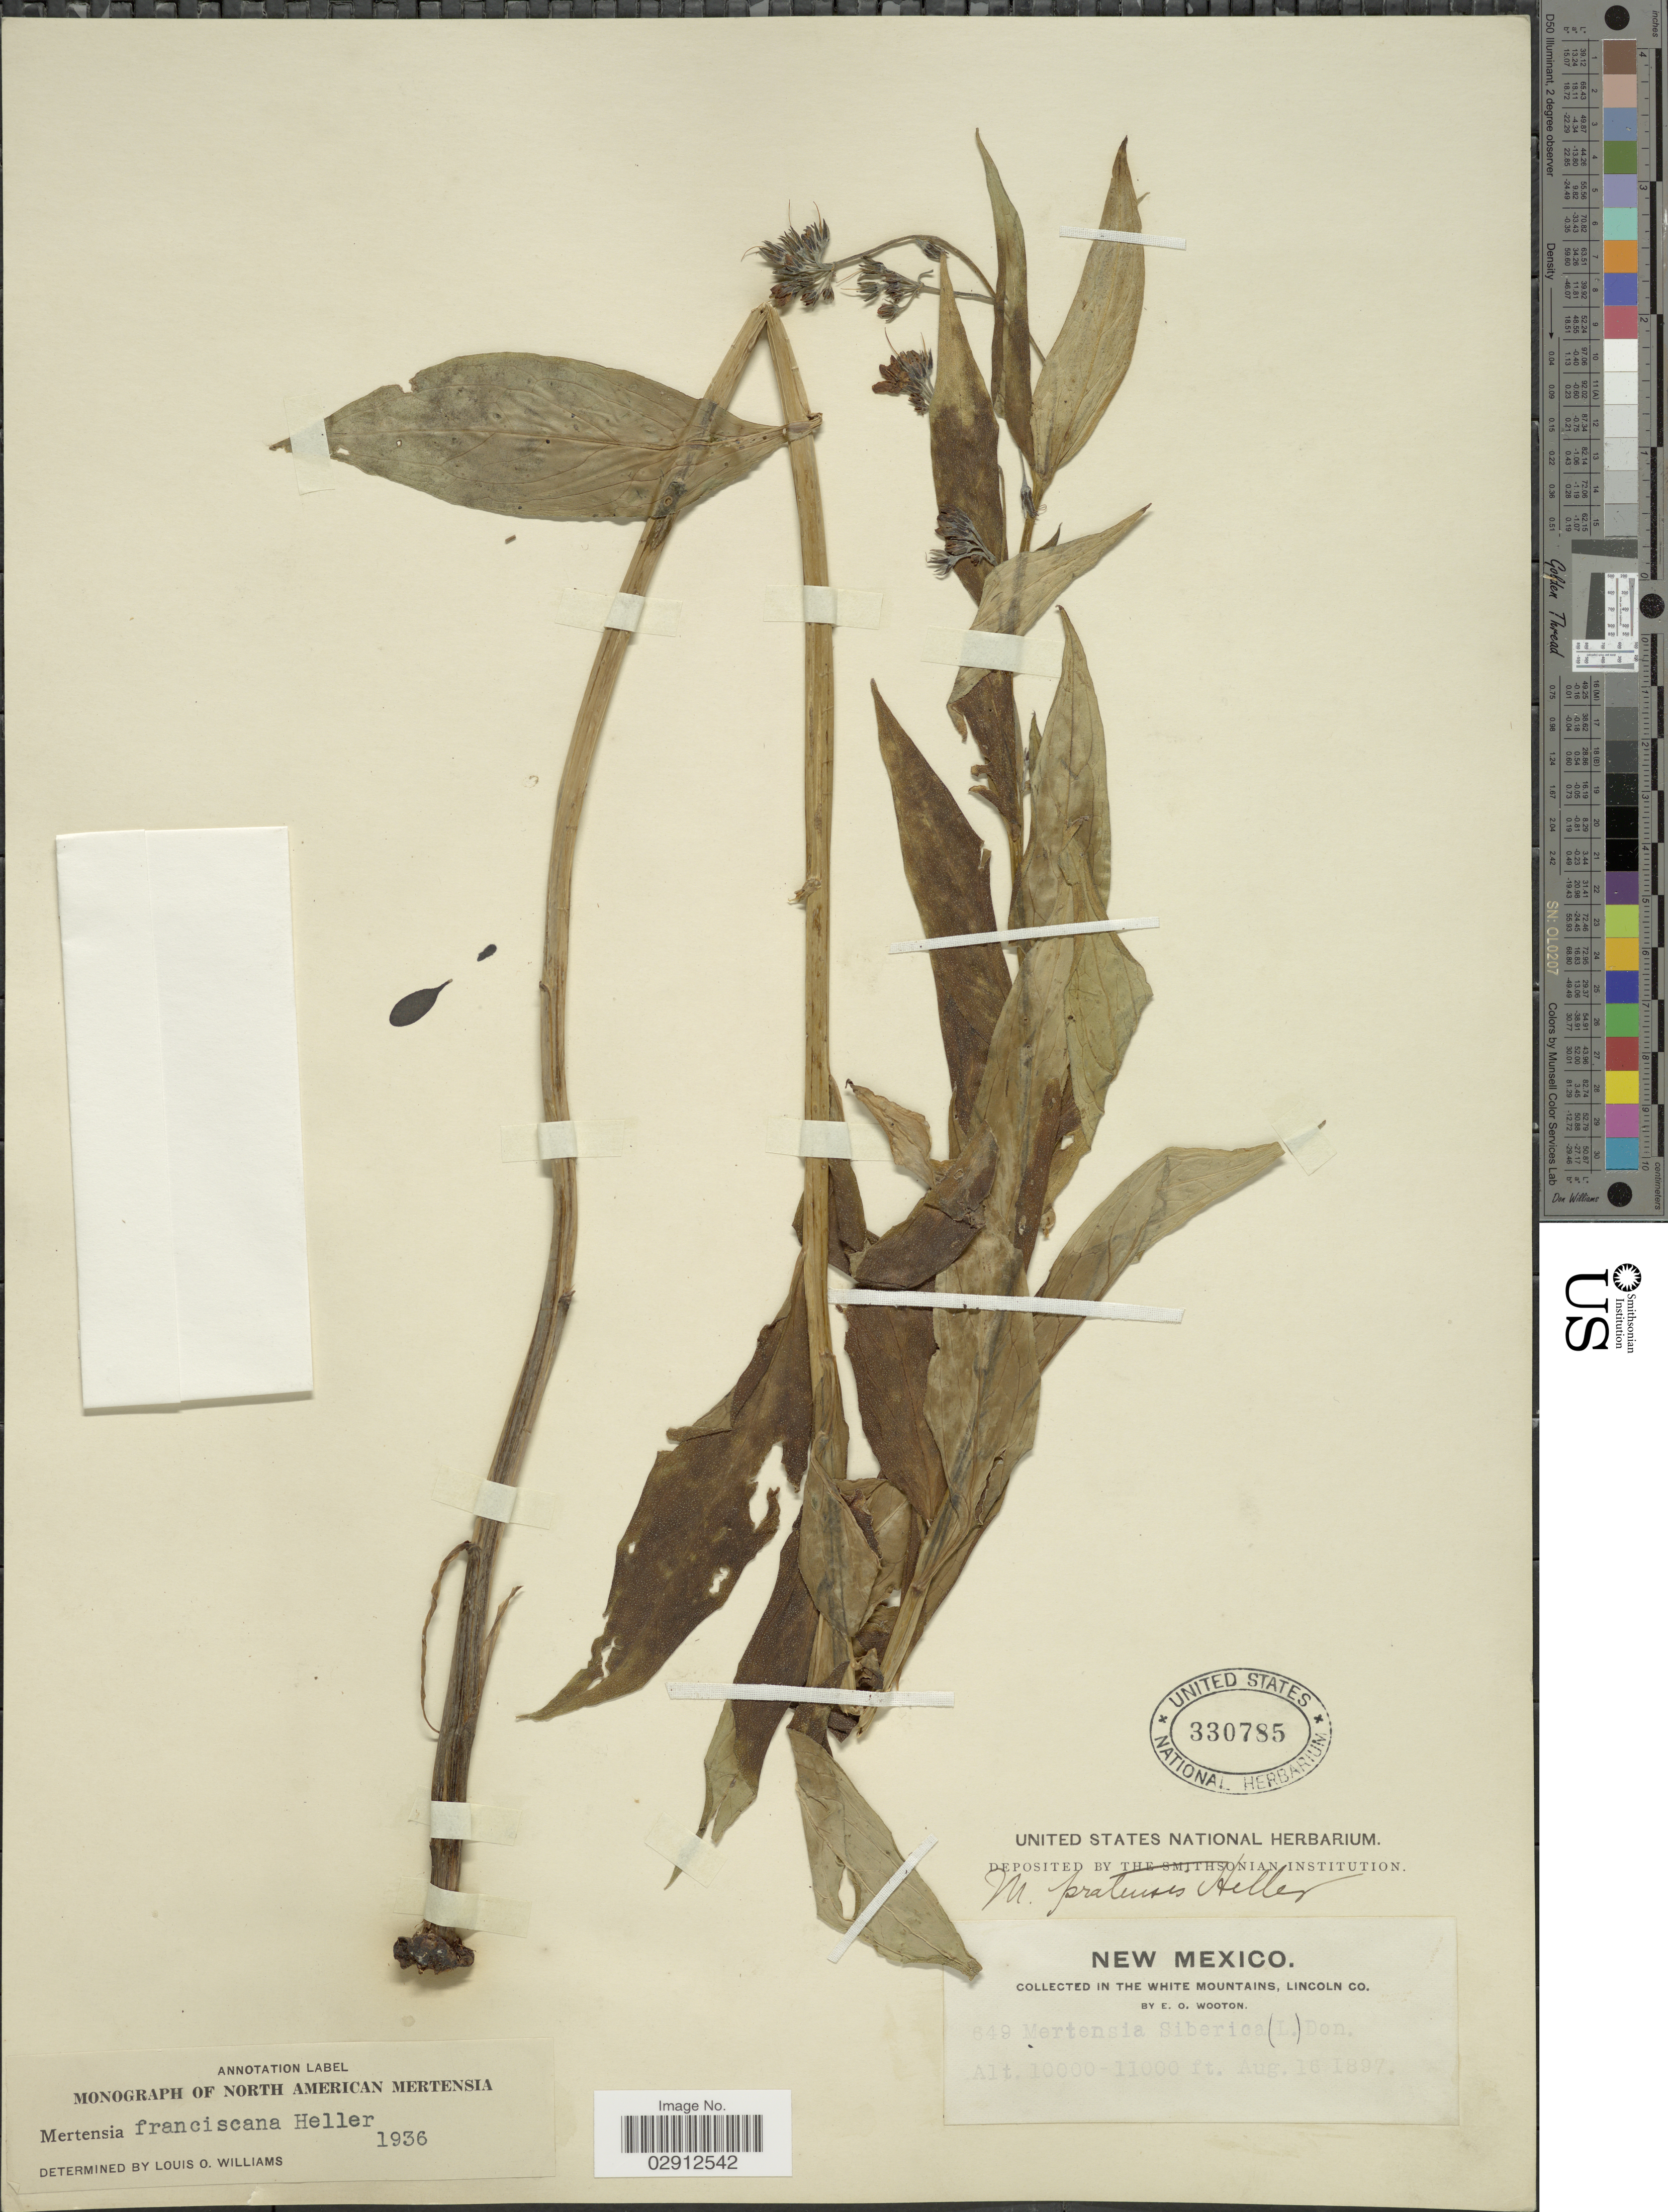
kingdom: Plantae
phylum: Tracheophyta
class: Magnoliopsida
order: Boraginales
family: Boraginaceae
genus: Mertensia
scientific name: Mertensia franciscana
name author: A. Heller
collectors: E. O. Wooton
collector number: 649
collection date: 1897-08-16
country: United States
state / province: New Mexico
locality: In The White Mountains, Lincoln Co.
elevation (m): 3048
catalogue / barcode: US 330785